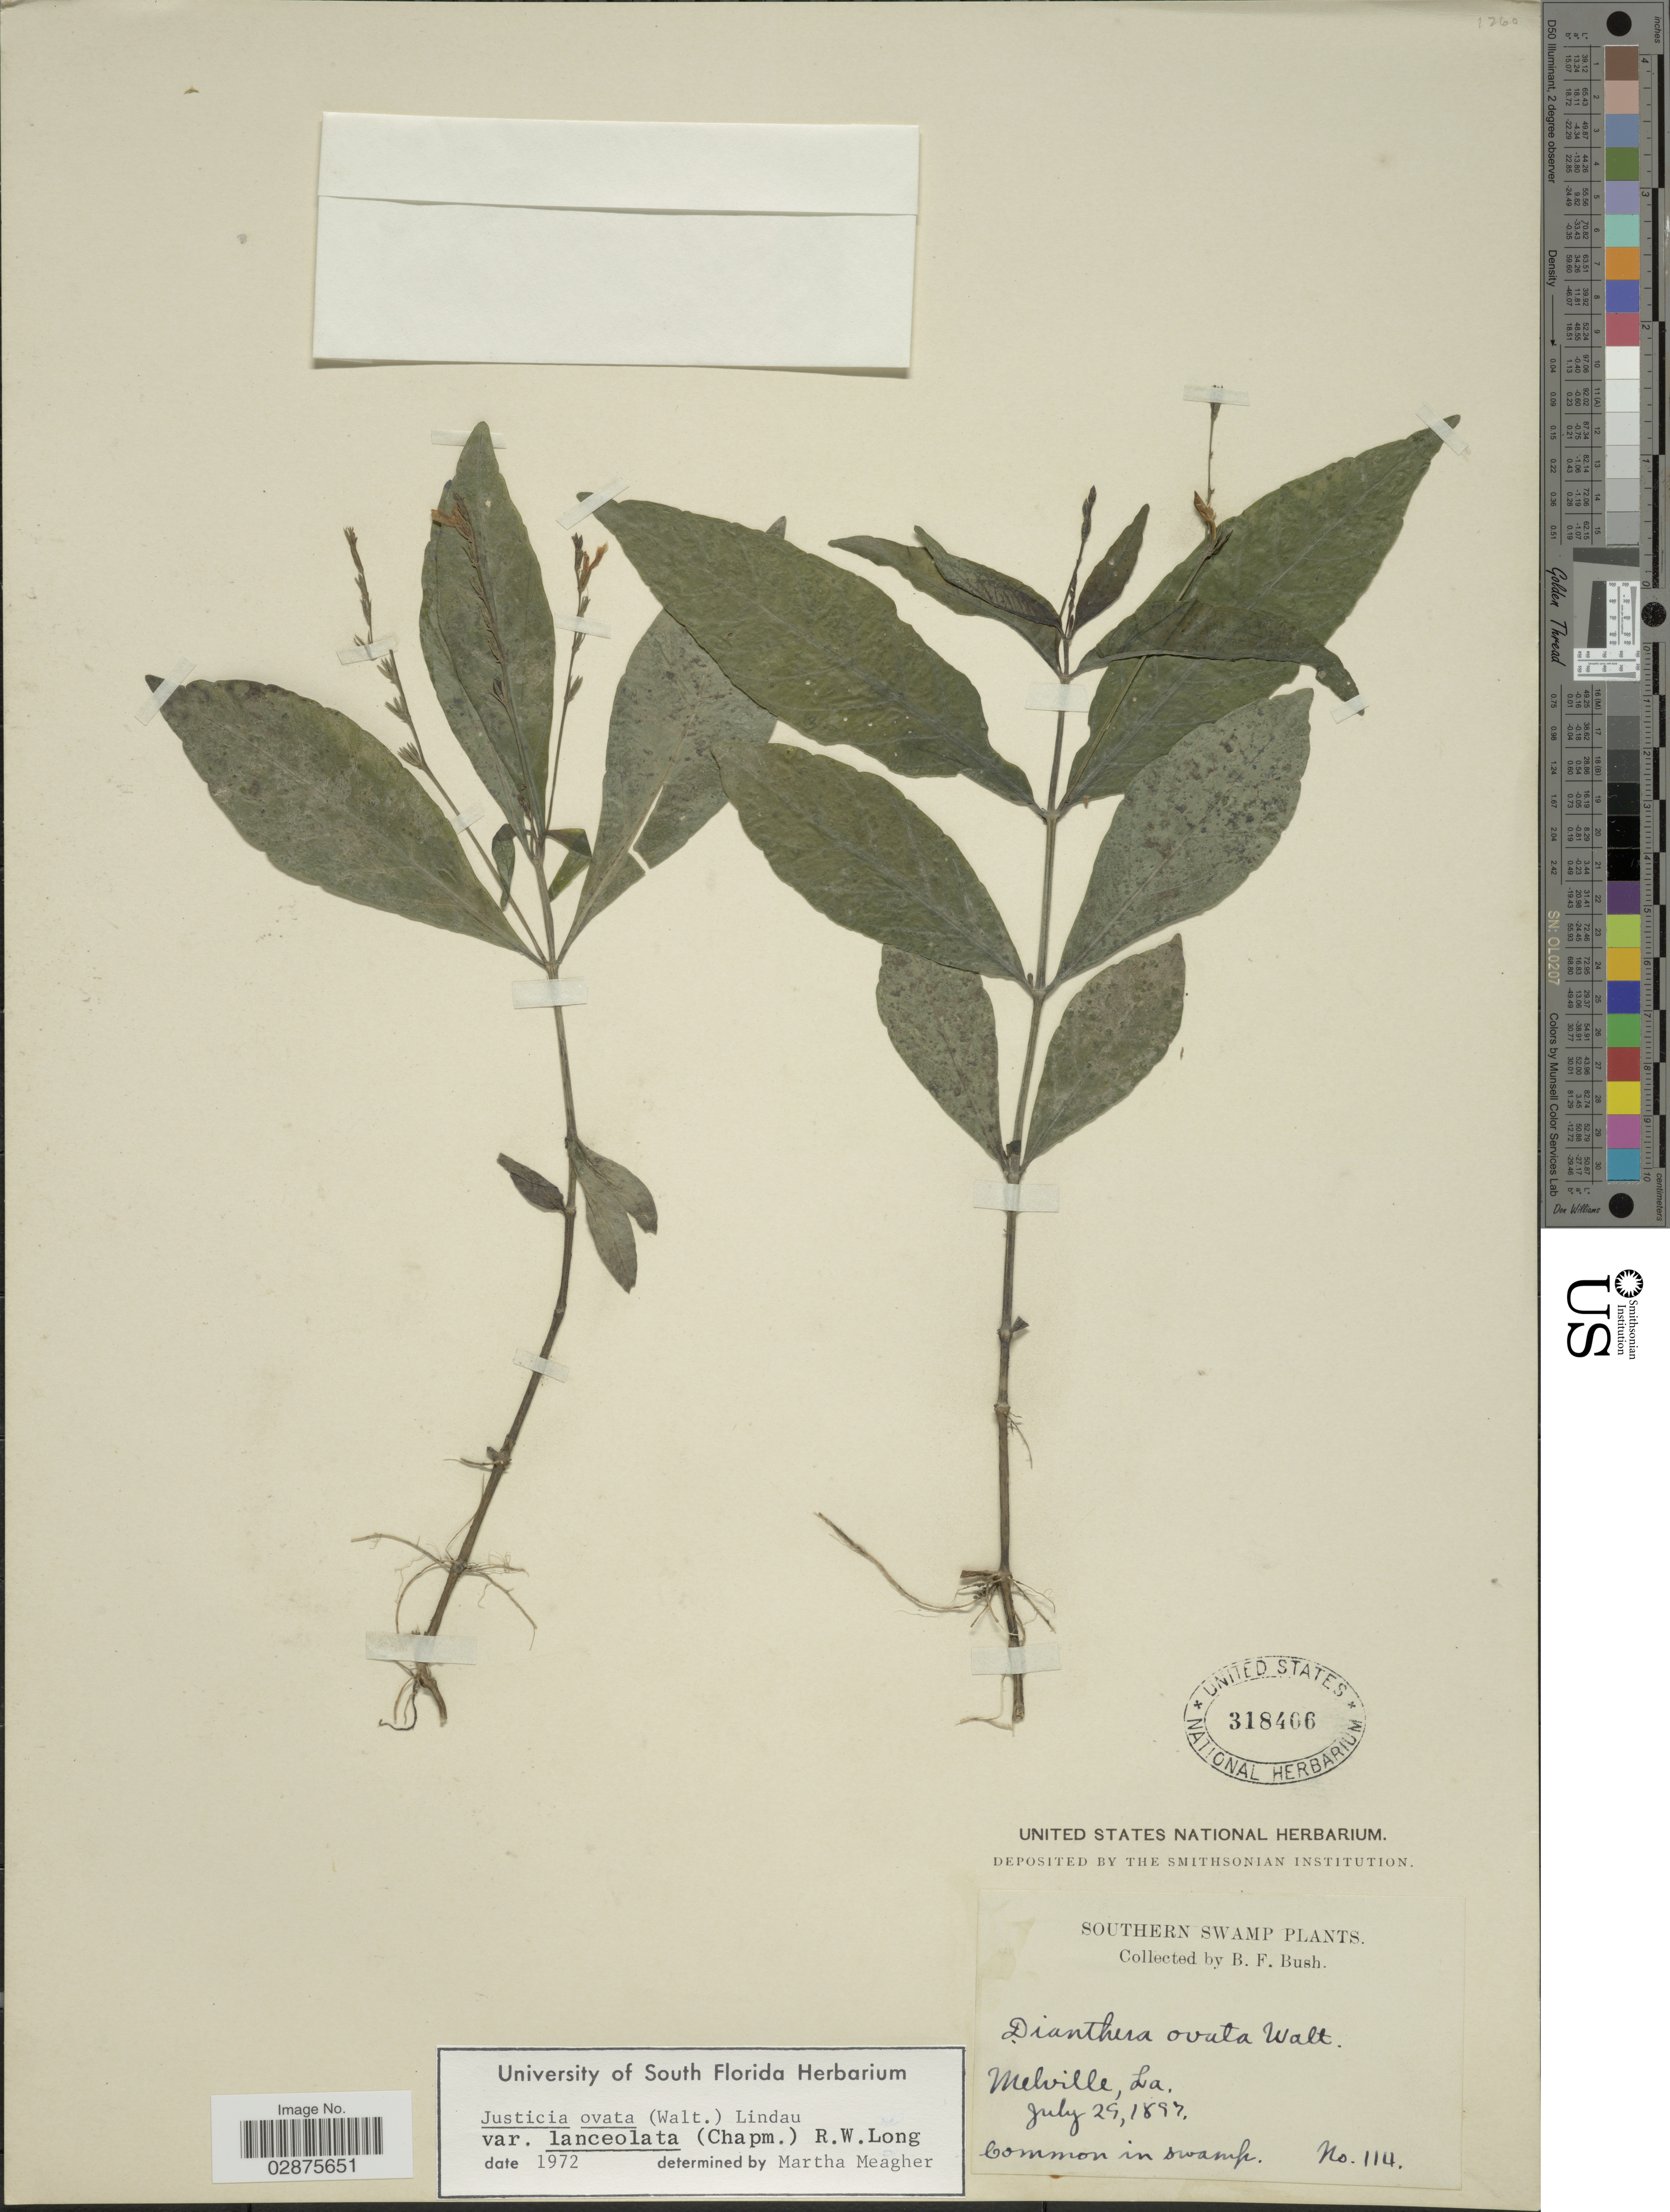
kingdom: Plantae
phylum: Tracheophyta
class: Magnoliopsida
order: Lamiales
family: Acanthaceae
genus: Justicia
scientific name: Justicia lanceolata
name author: (Chapm.) Small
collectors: B. F. Bush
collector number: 114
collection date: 1897-07-29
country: United States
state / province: Louisiana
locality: Southern Swamp. Melville, La.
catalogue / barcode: US 318406